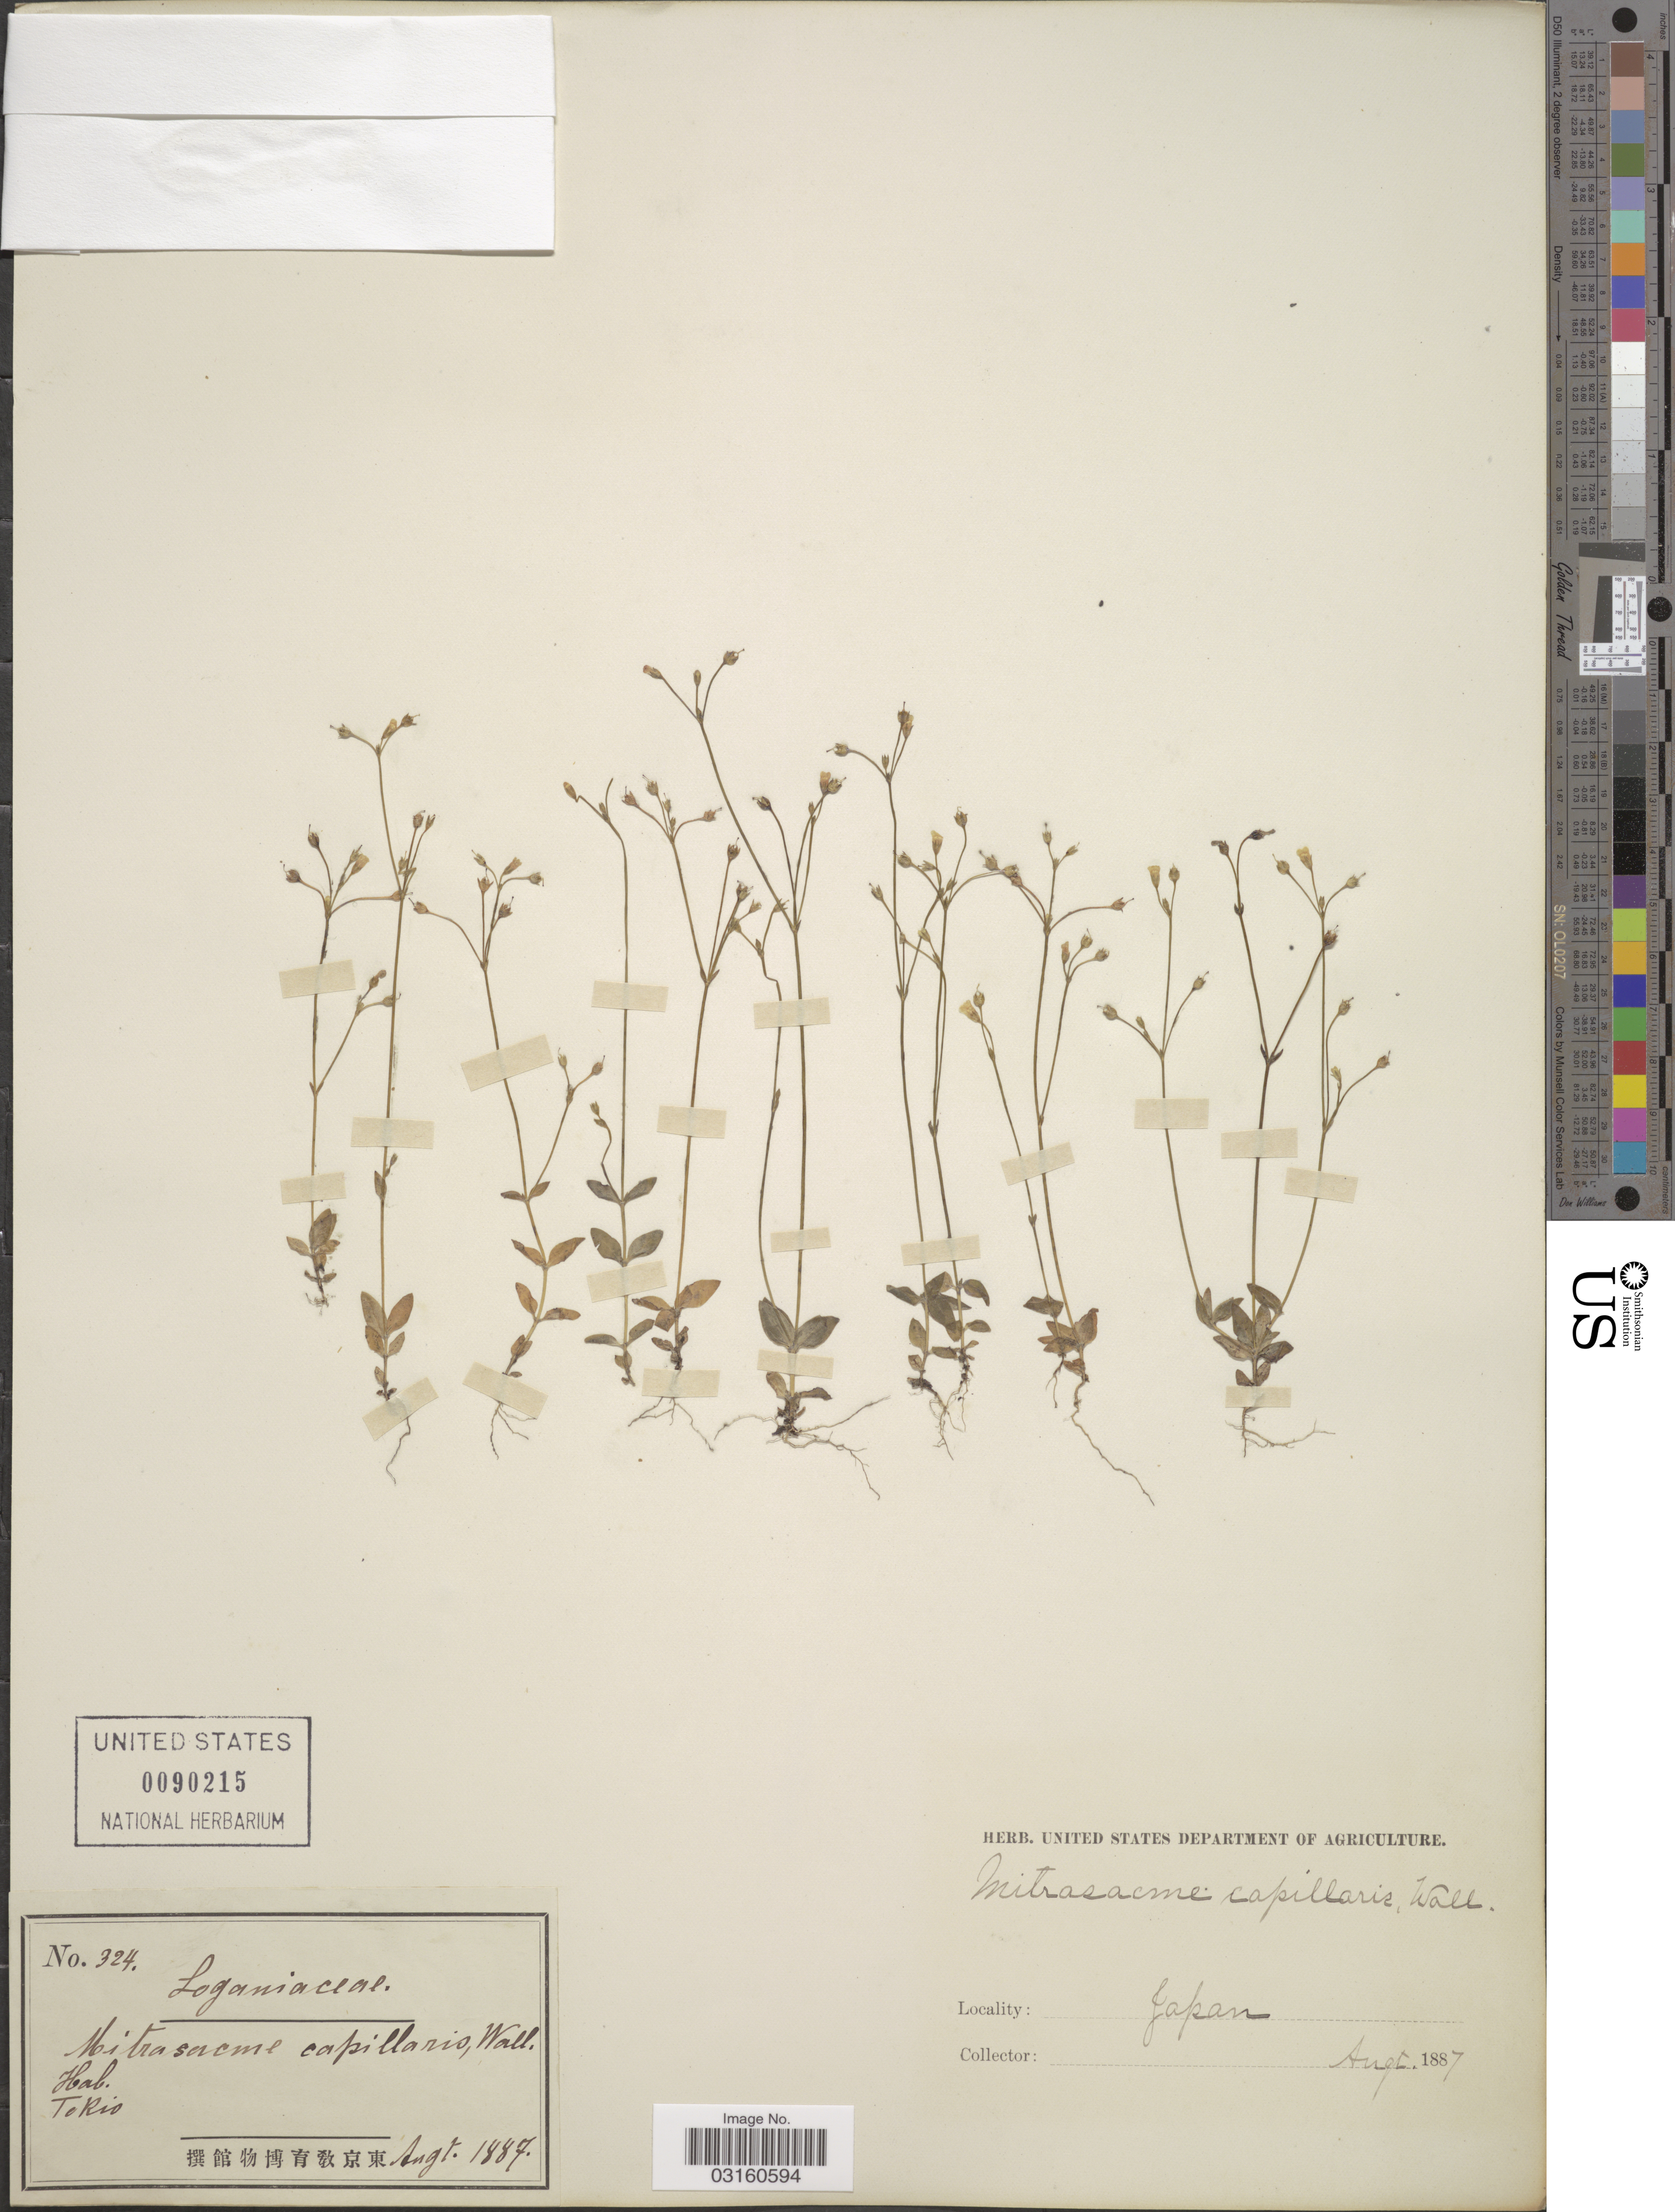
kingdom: Plantae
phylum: Tracheophyta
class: Magnoliopsida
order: Gentianales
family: Loganiaceae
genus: Mitrasacme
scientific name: Mitrasacme pygmaea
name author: R. Br.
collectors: ex herb. U. S. Department of Agriculture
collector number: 324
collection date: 1887-08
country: Japan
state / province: Tokyo, Federal City of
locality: Tokio.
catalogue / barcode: US 90215